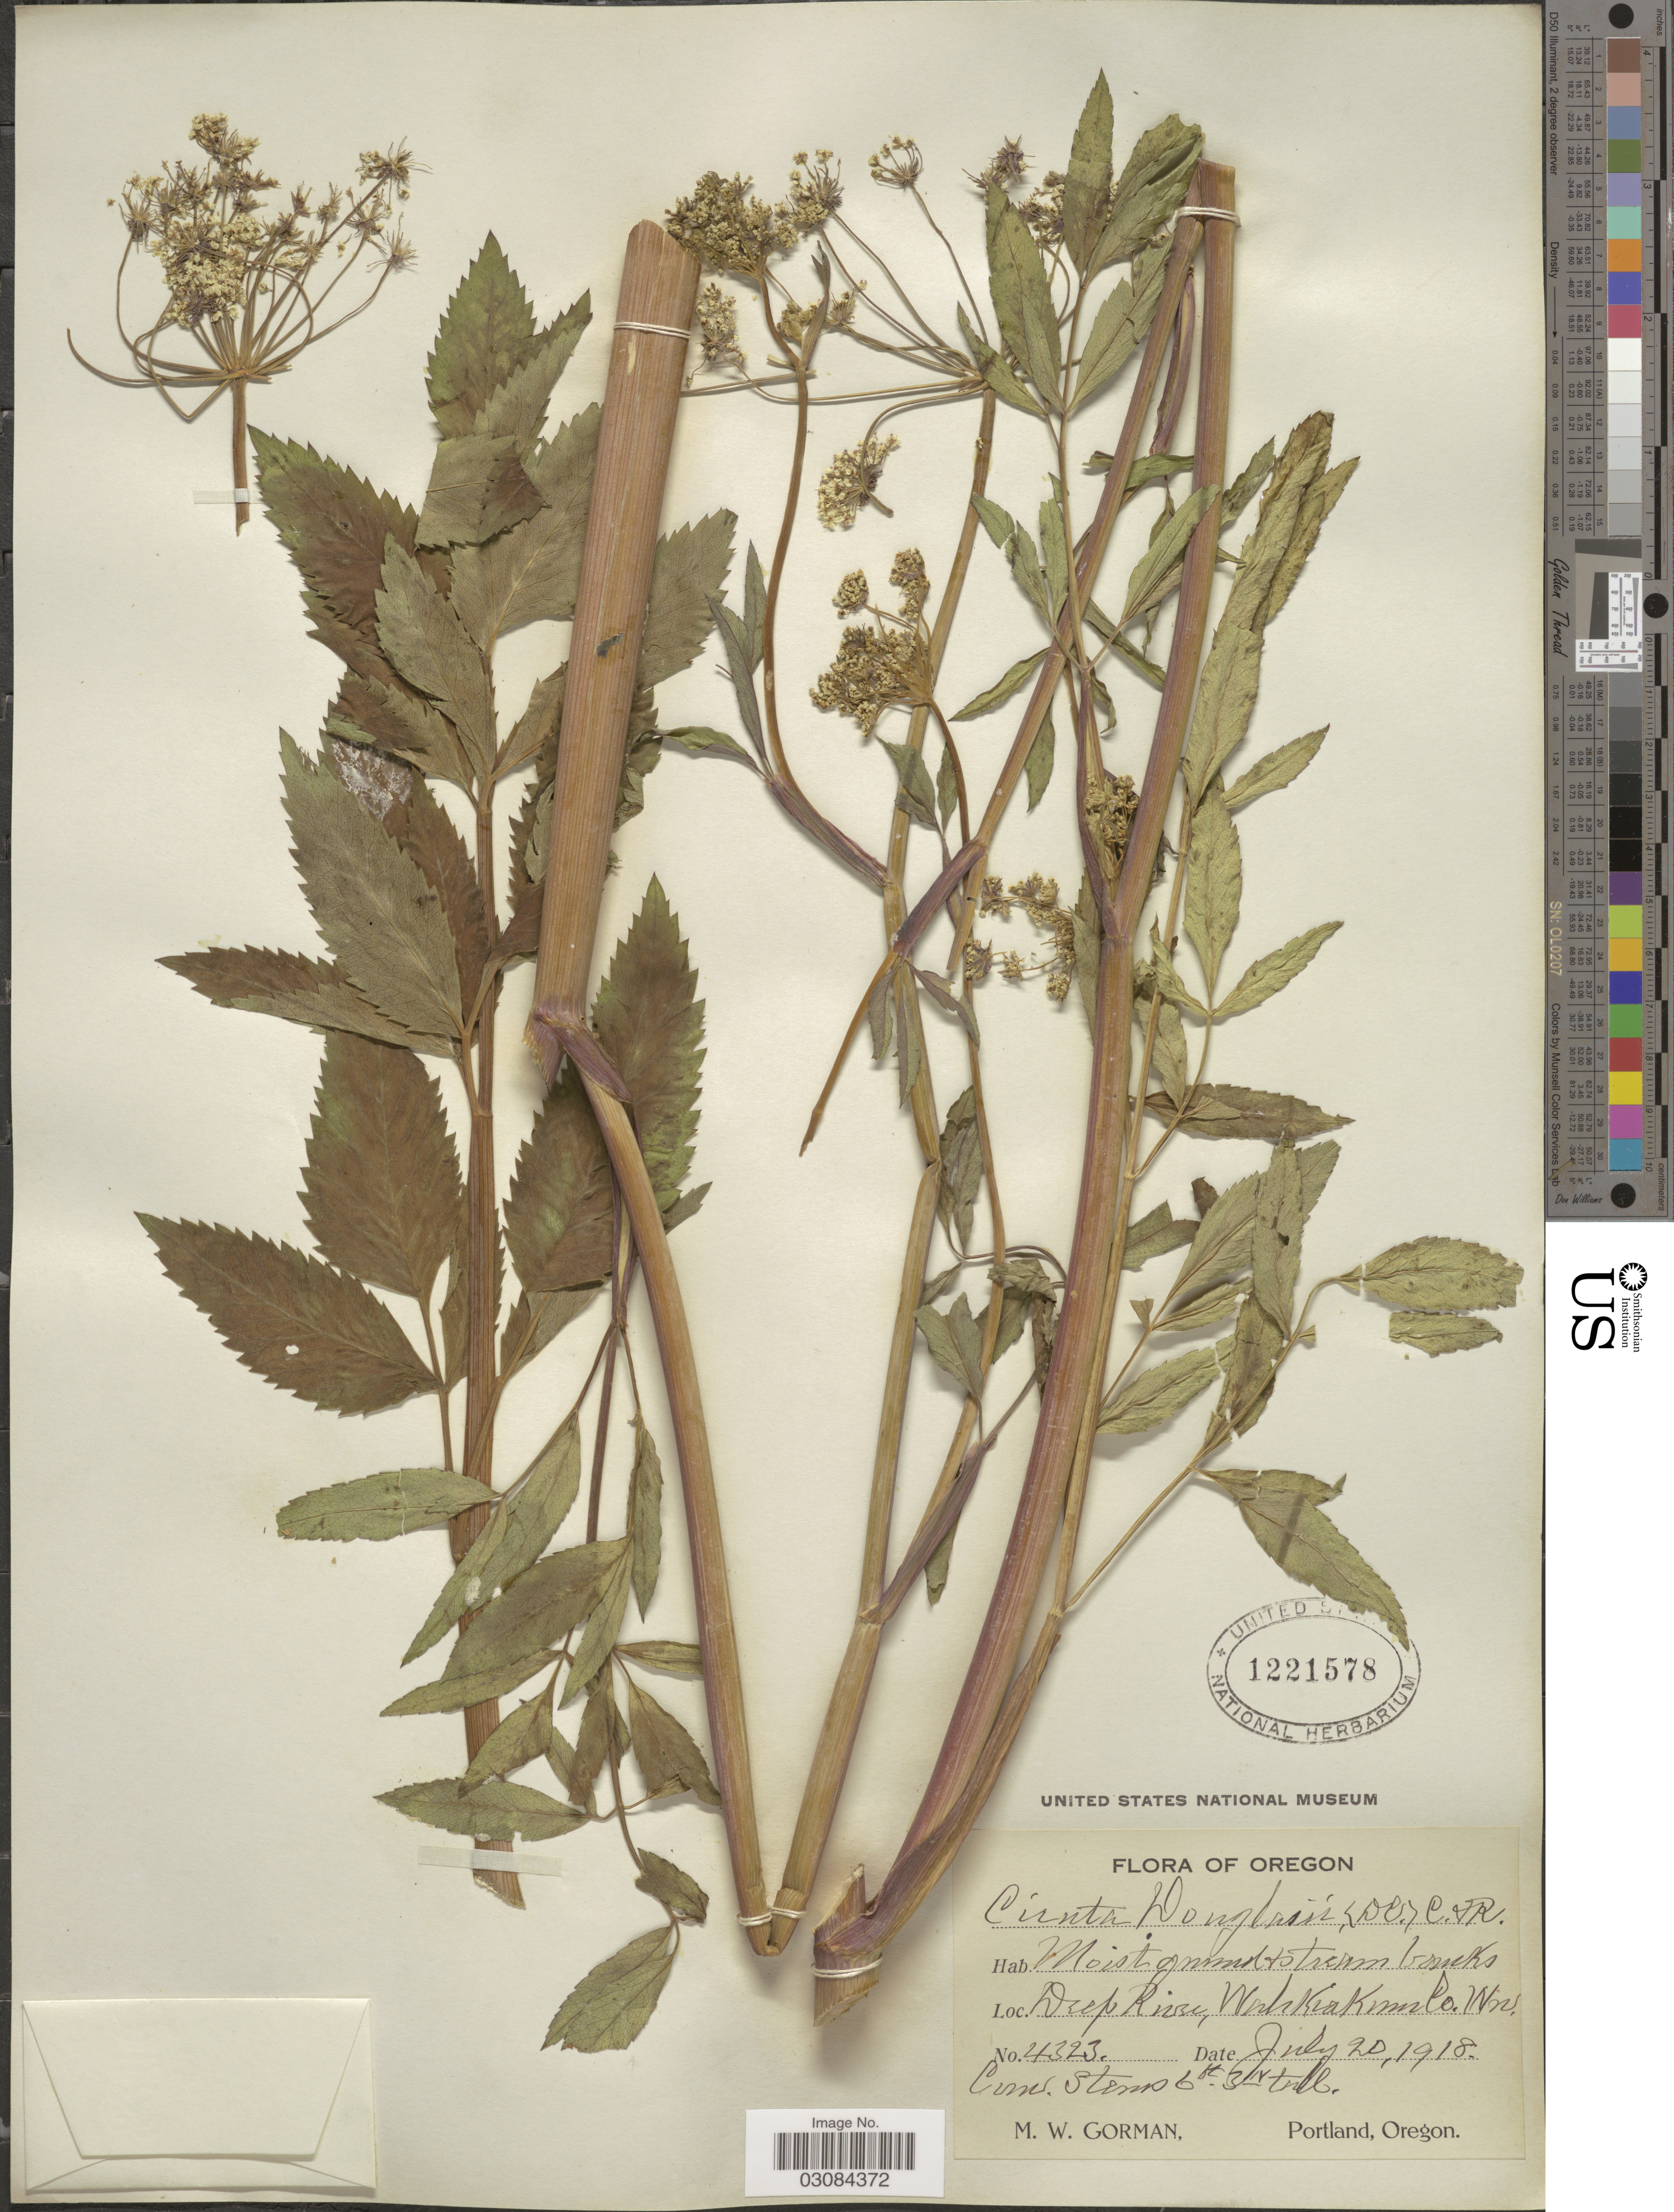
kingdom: Plantae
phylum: Tracheophyta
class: Magnoliopsida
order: Apiales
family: Apiaceae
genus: Cicuta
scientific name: Cicuta douglasii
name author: (DC.) J.M. Coult. & Rose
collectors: M. W. Gorman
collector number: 4323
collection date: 1918-07-20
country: United States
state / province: Oregon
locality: Deep River, Wahkiakum Co. Wa.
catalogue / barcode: US 1221578